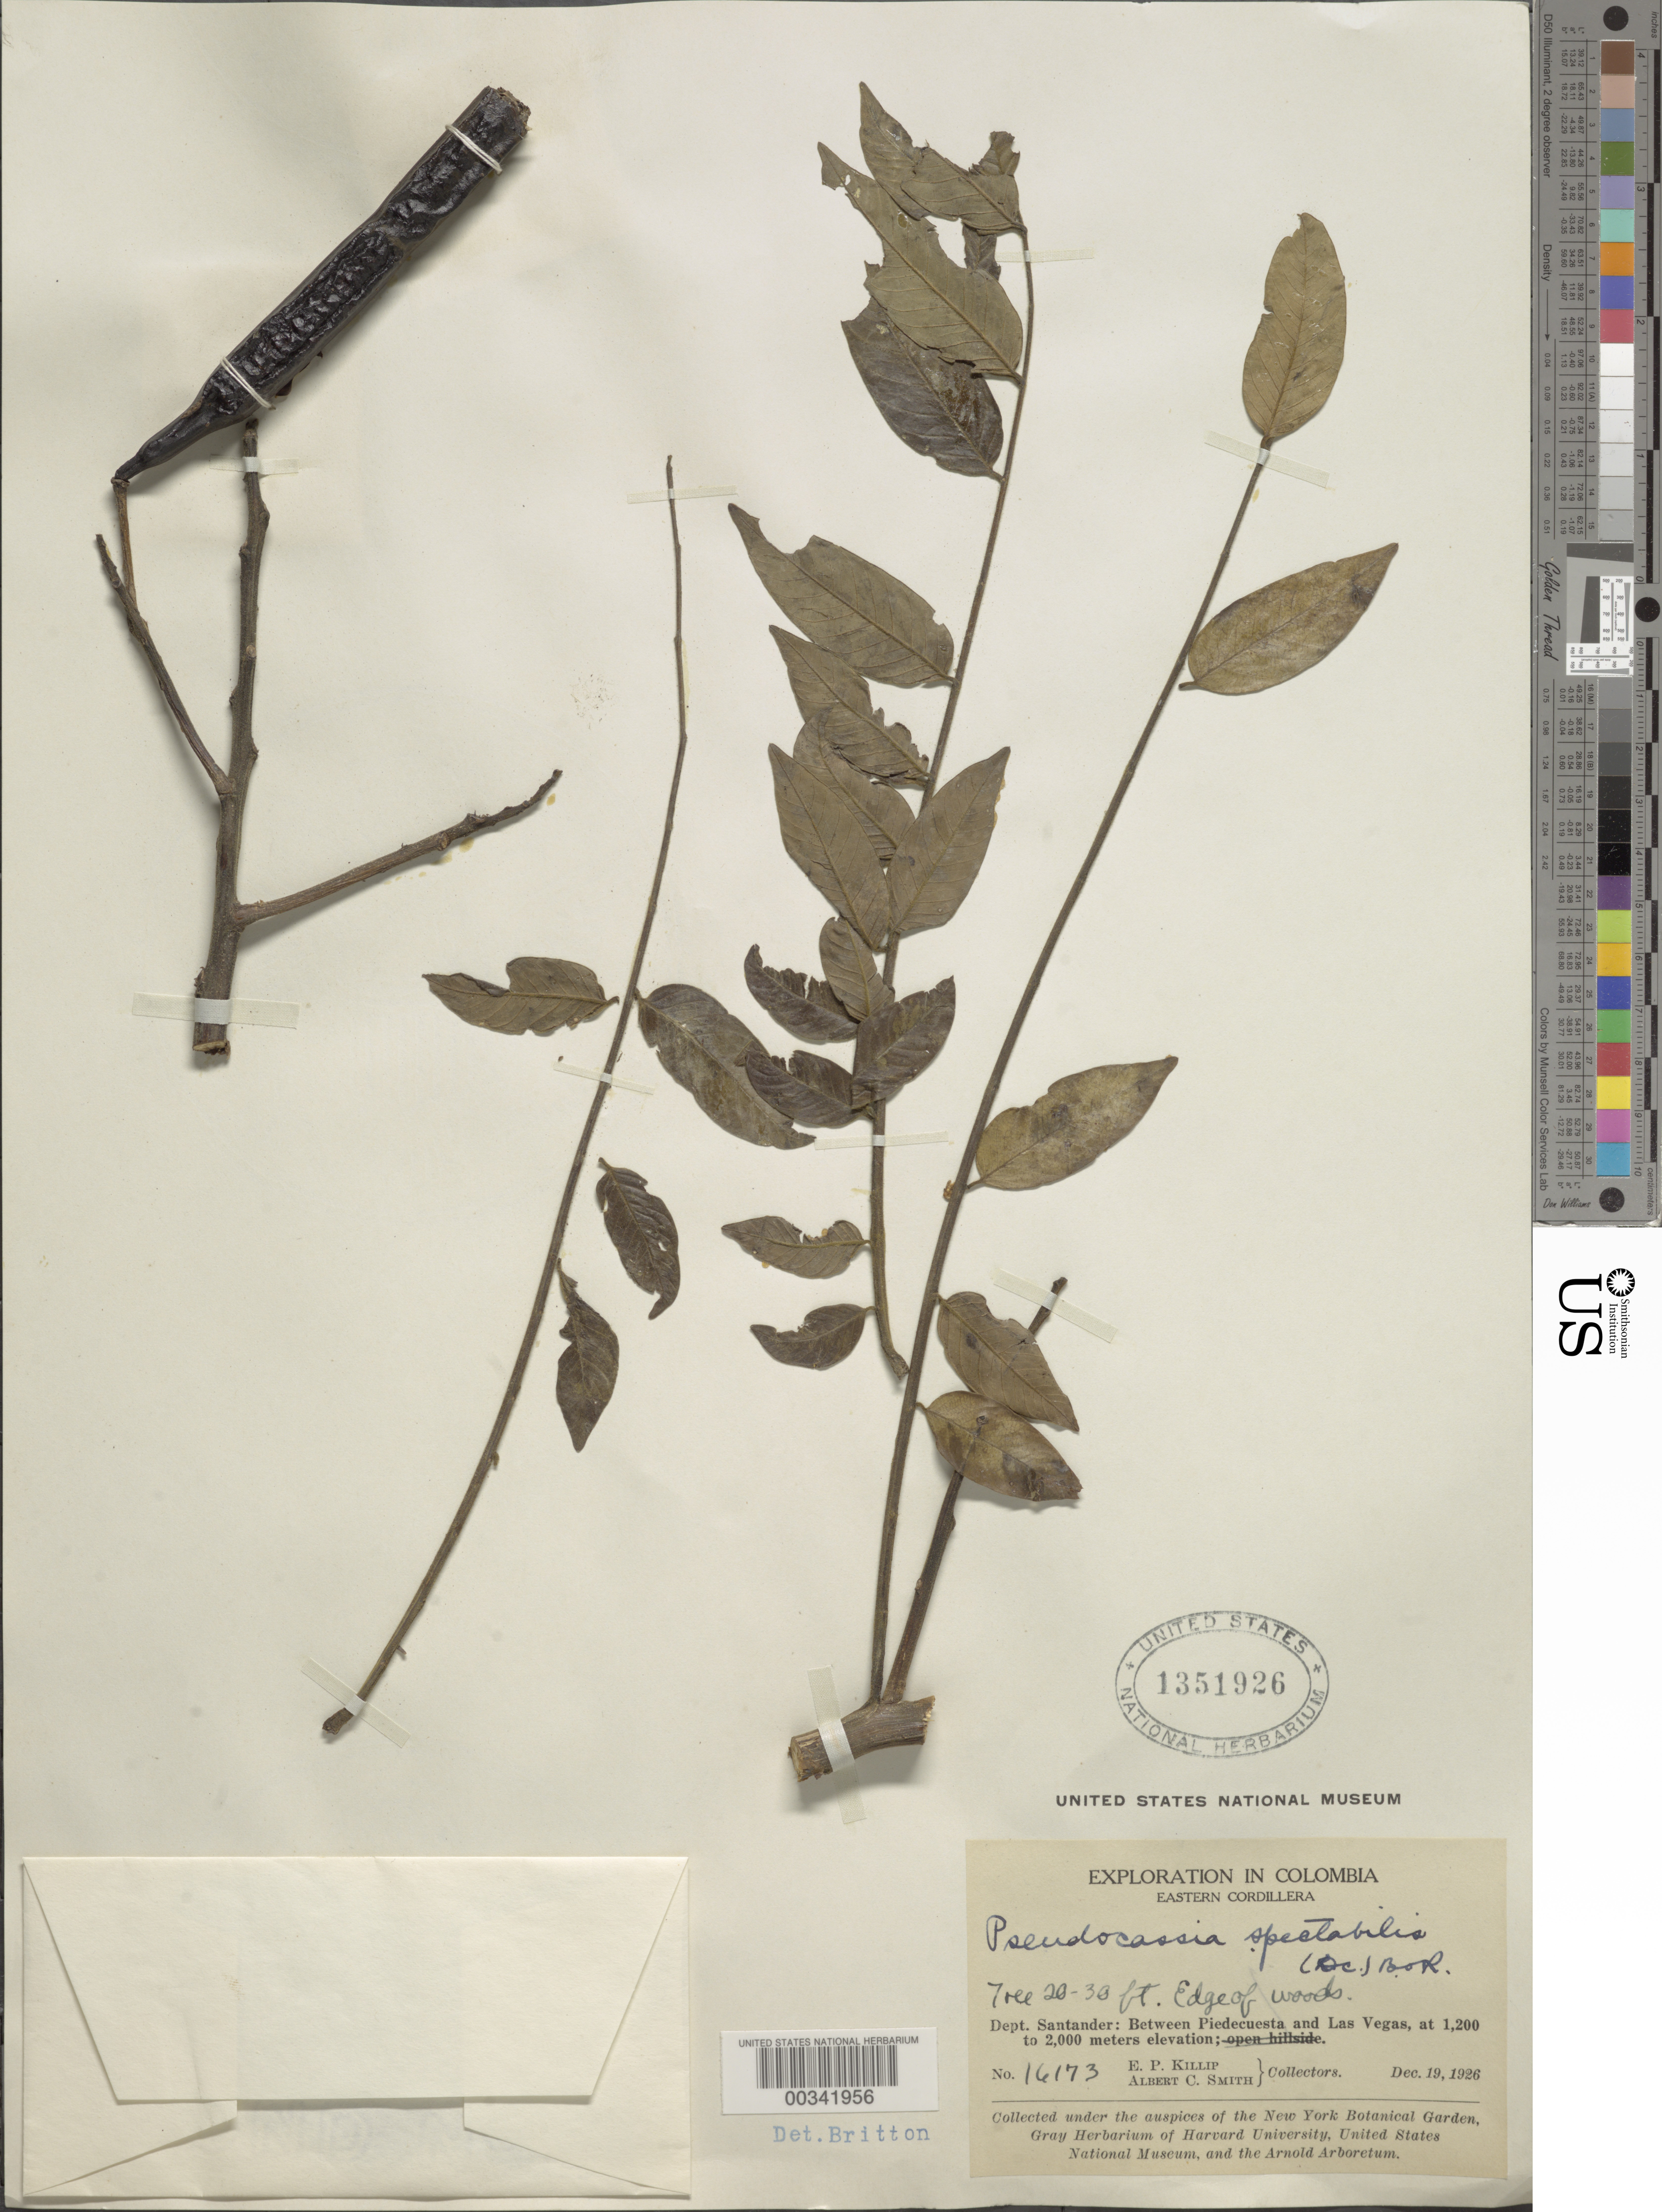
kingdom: Plantae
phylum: Tracheophyta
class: Magnoliopsida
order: Fabales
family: Fabaceae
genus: Senna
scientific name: Senna spectabilis var. spectabilis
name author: (DC.) H.S. Irwin & Barneby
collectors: E. P. Killip & A. C. Smith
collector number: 16173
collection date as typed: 19 Dec 1926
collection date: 1926-12-19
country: Colombia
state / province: Santander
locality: Between Piedecuesta and Las Vegas.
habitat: Edge of woods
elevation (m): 1200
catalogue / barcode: US 1351926